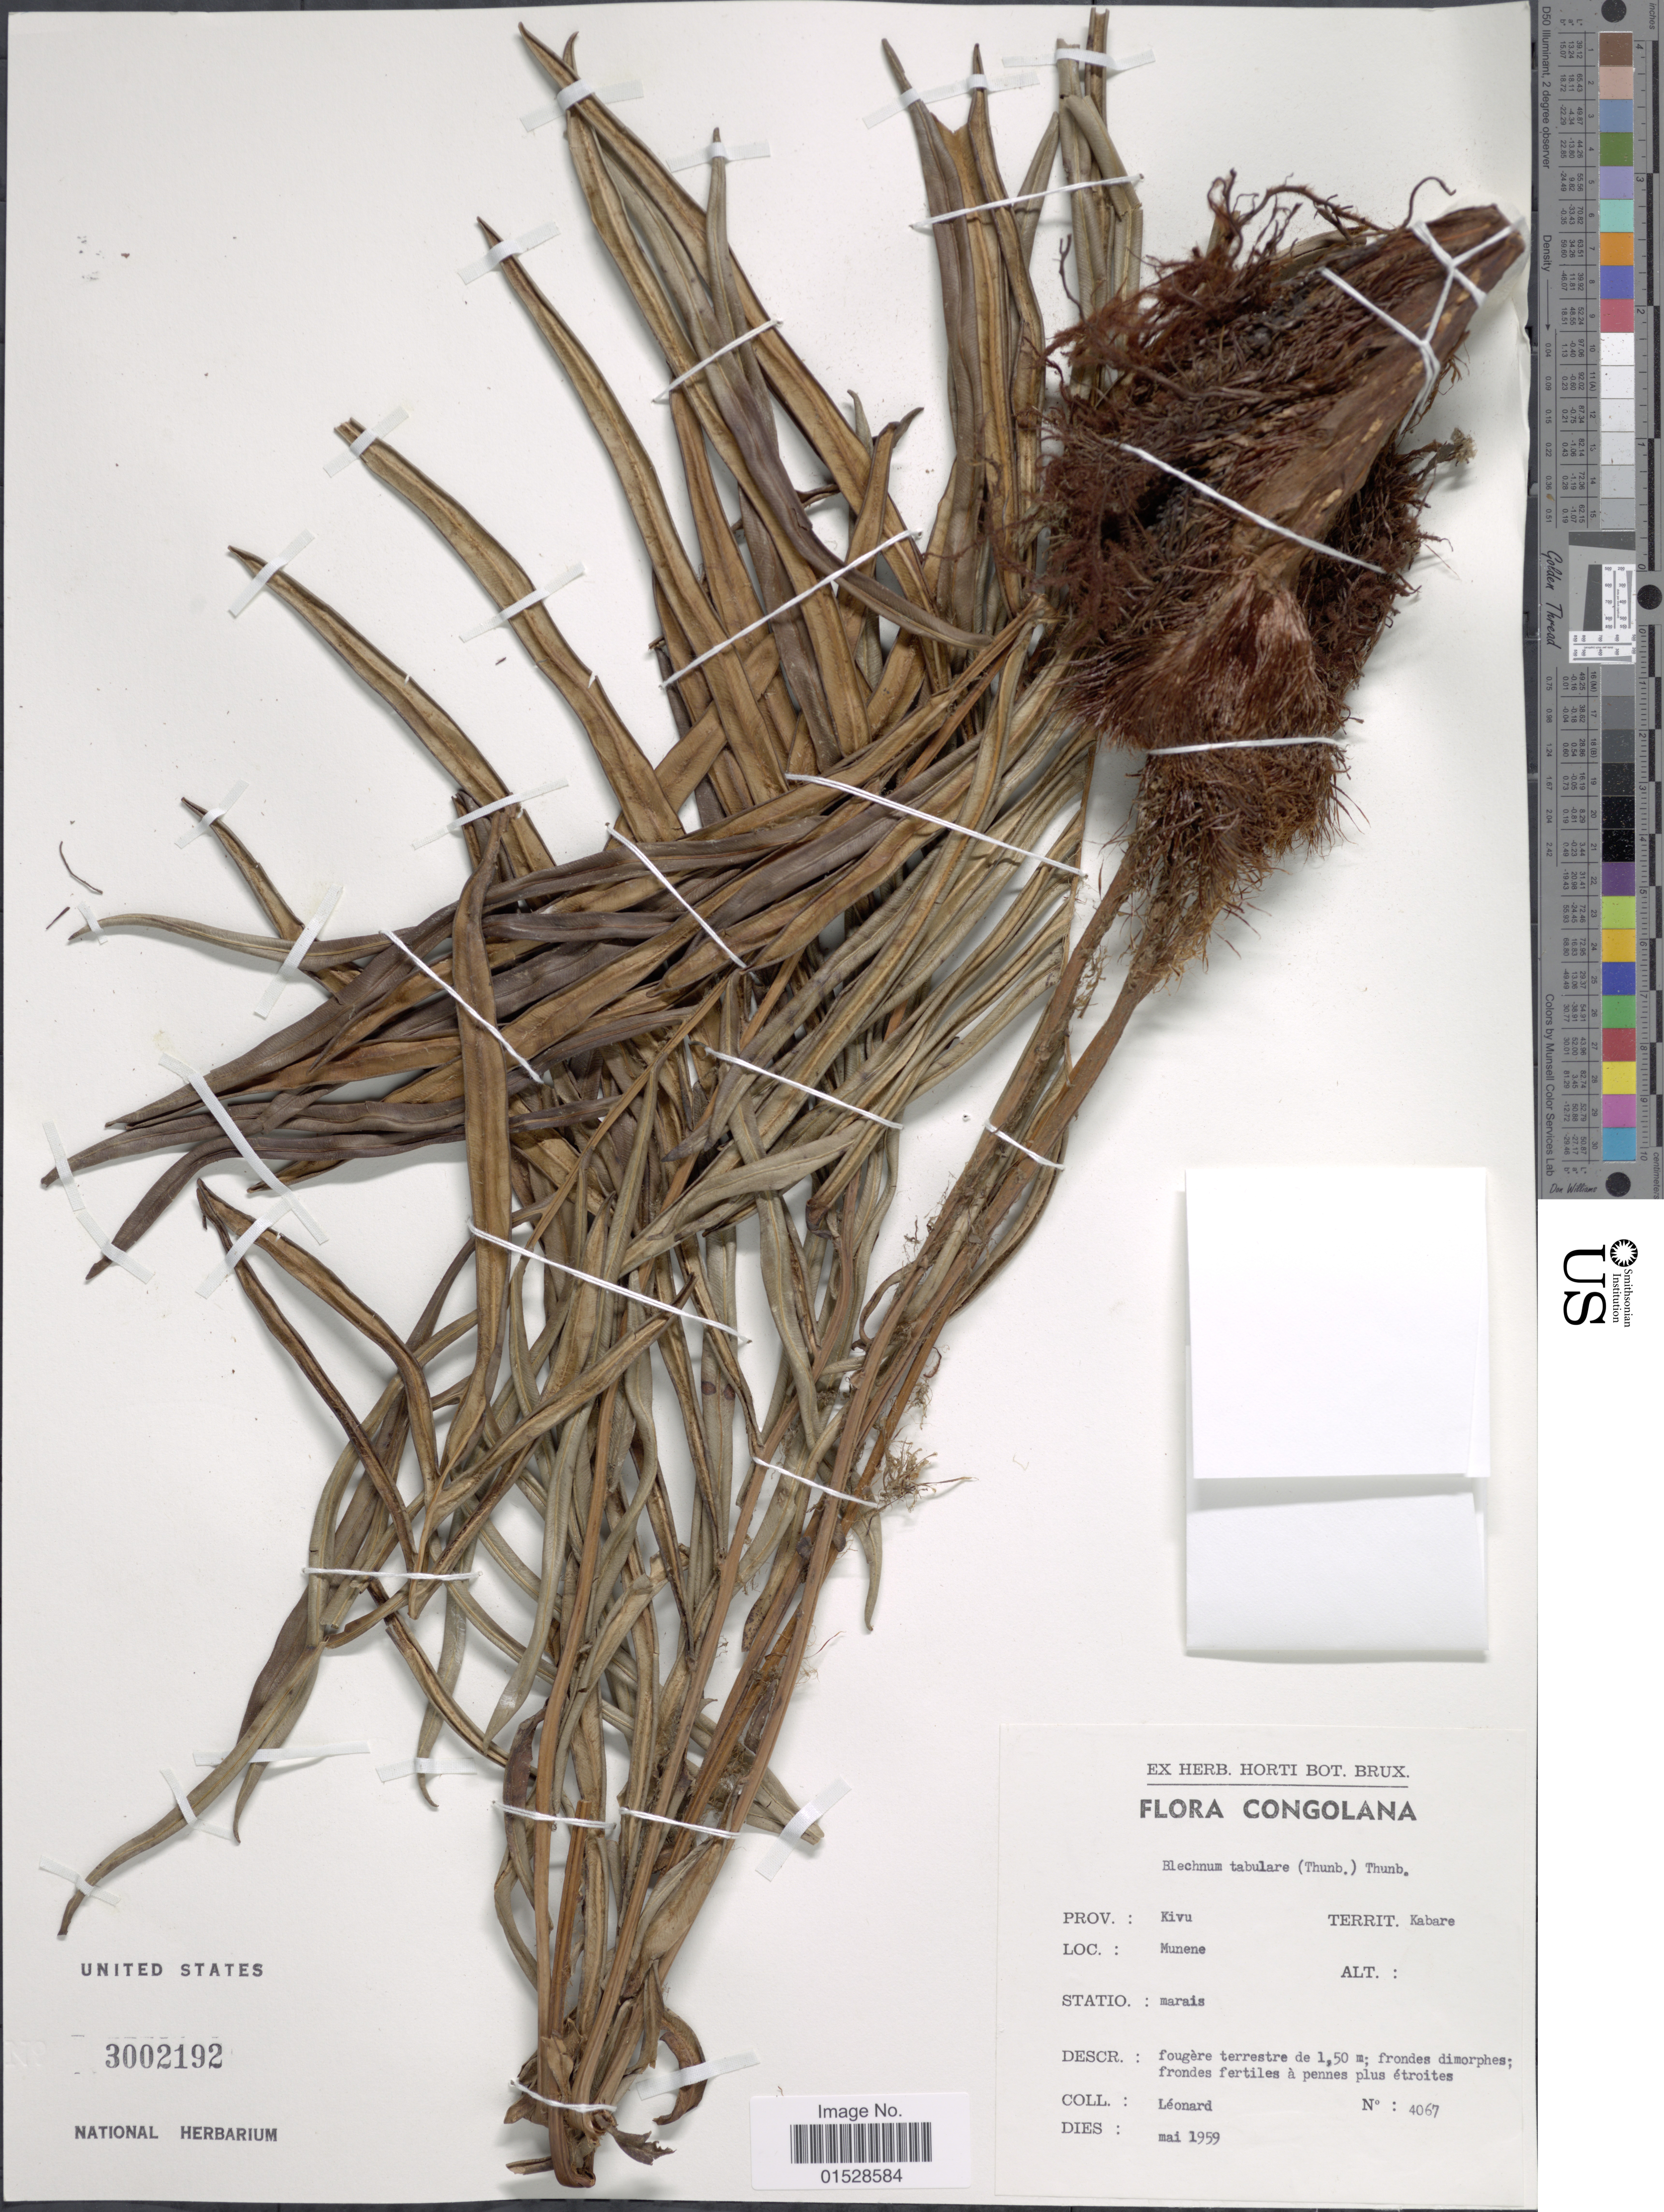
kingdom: Plantae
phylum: Tracheophyta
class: Polypodiopsida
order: Polypodiales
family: Blechnaceae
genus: Blechnum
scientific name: Blechnum tabulare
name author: (Thunb.) Kuhn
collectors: -. Leonard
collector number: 4067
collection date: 1959-05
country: Congo, Democratic Republic of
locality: Prov. Kivu, Territ. Kabare, Munene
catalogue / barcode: US 3002192